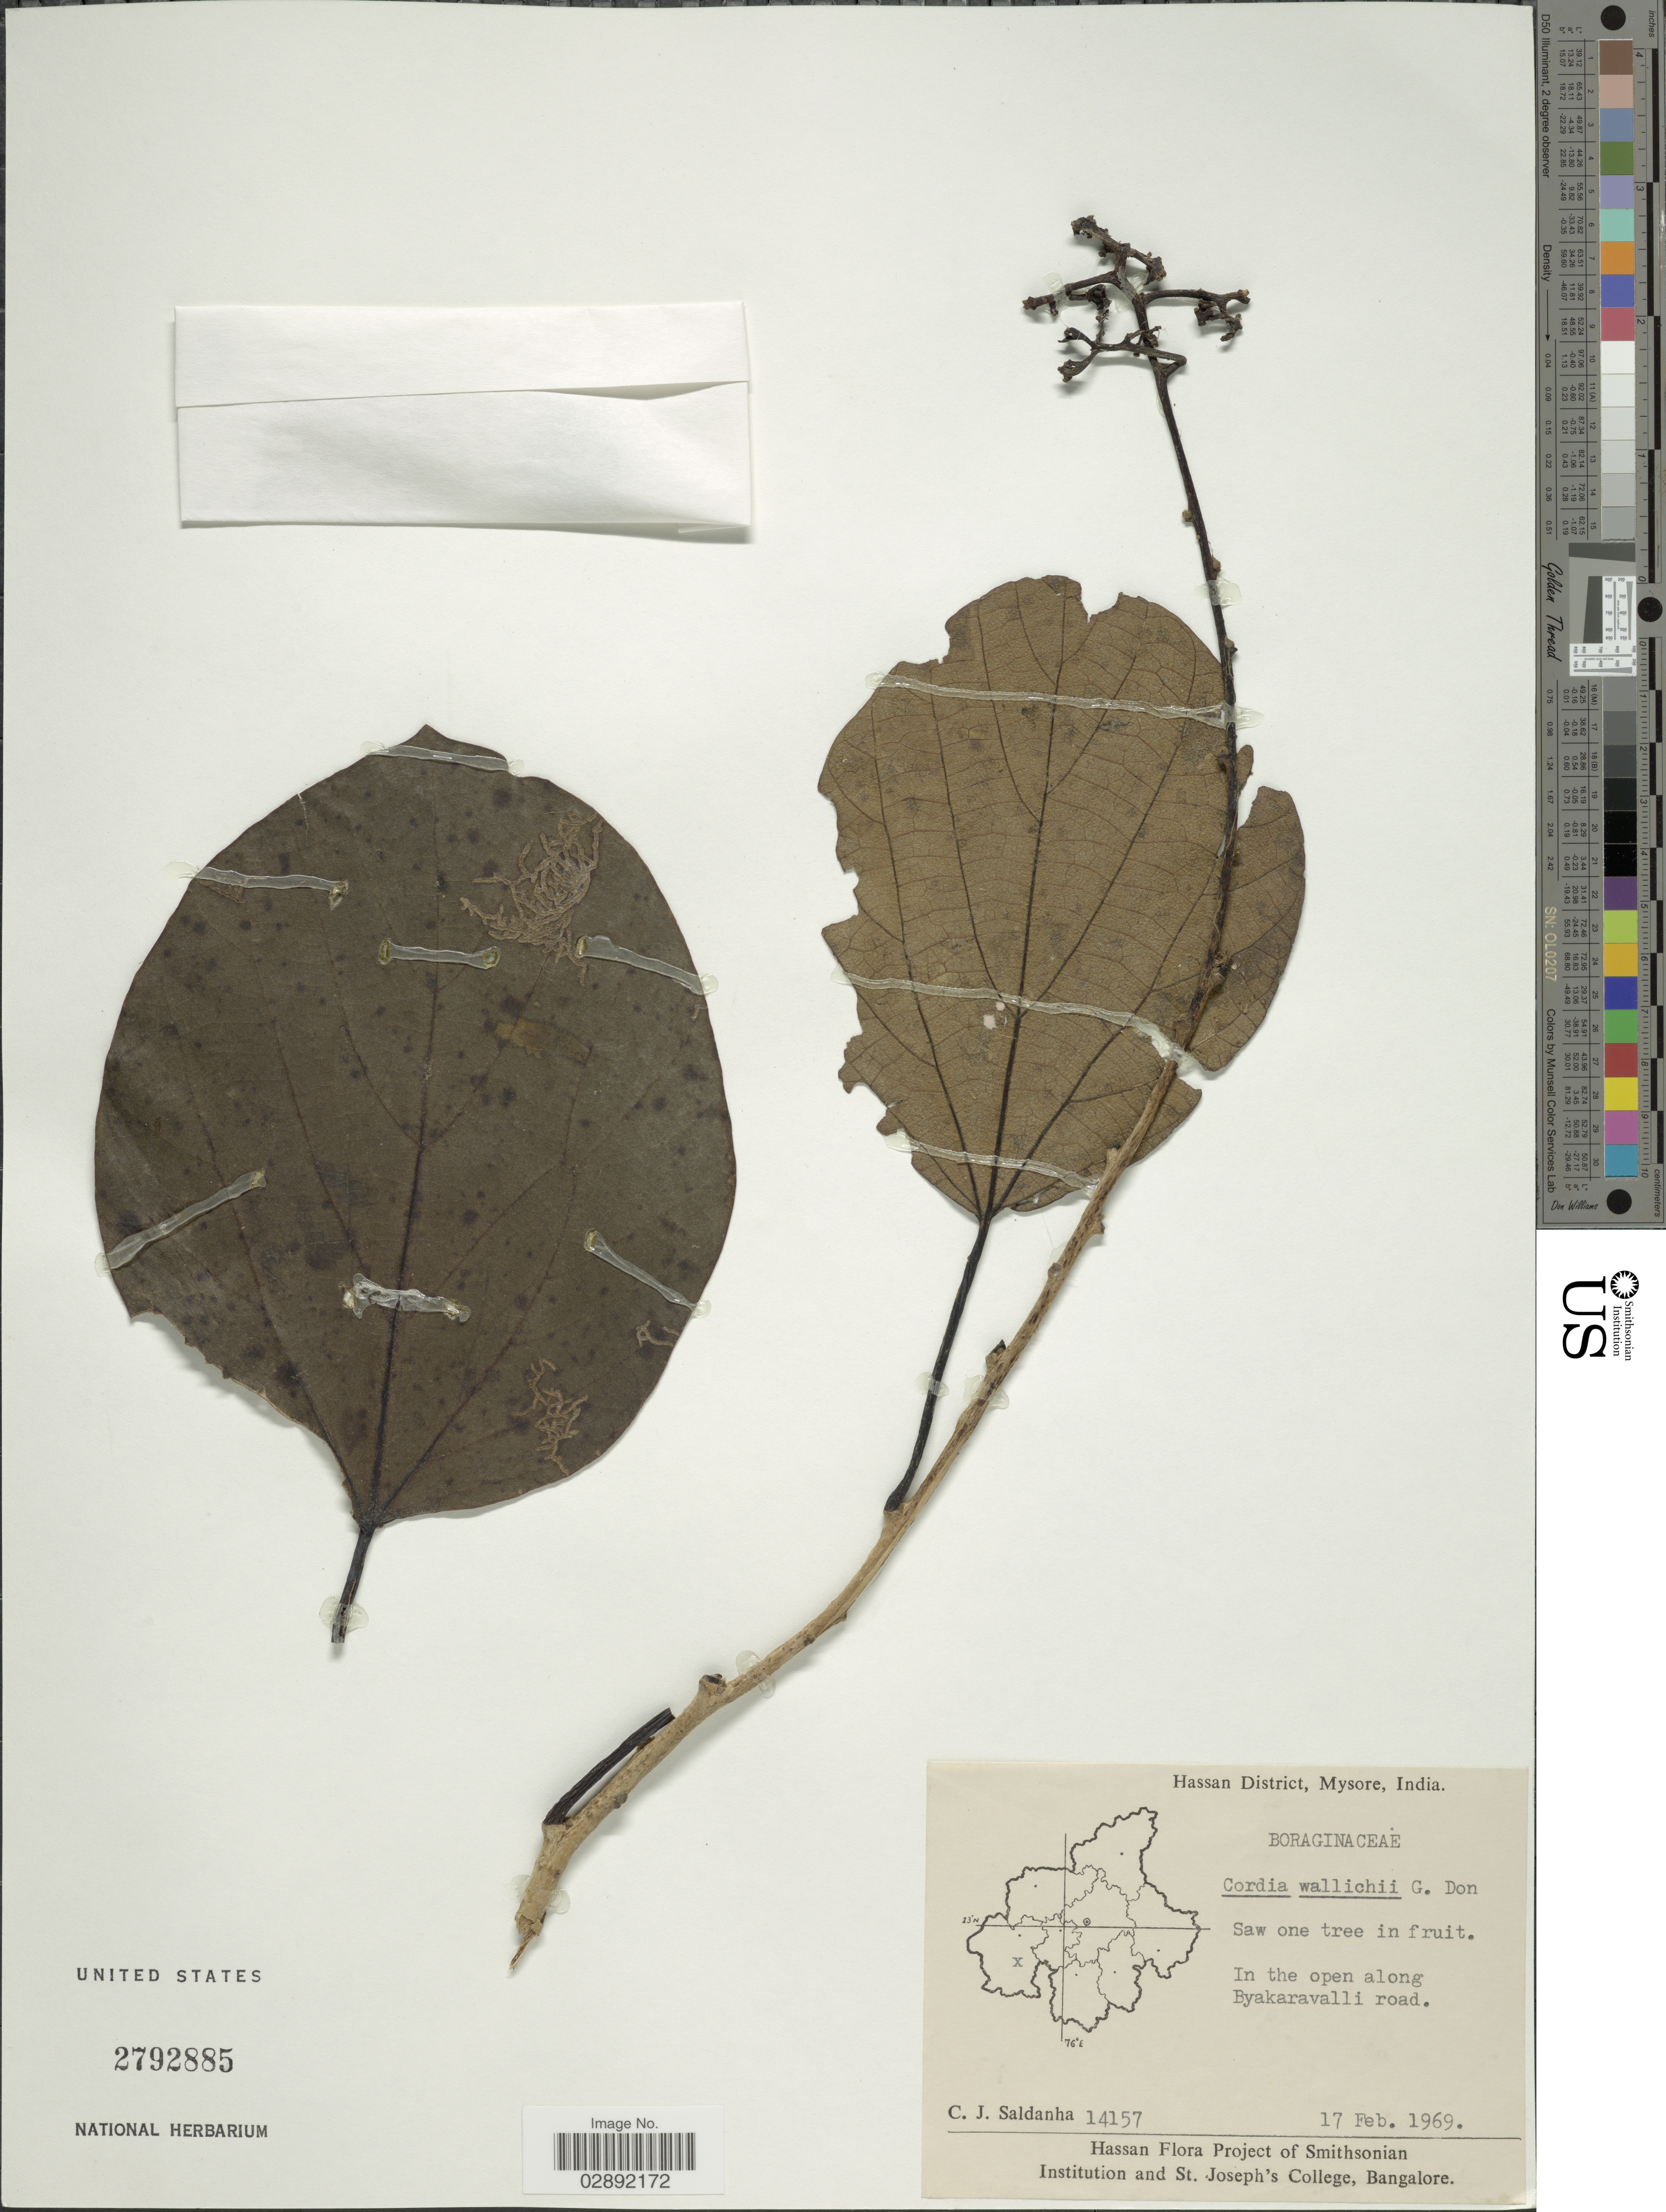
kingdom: Plantae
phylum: Tracheophyta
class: Magnoliopsida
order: Boraginales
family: Cordiaceae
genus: Cordia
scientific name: Cordia wallichii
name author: G. Don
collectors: C. J. Saldanha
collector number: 14157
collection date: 1969-02-17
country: India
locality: Hassan District, Mysore. In the open along Byakaravalli road.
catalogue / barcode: US 2792885